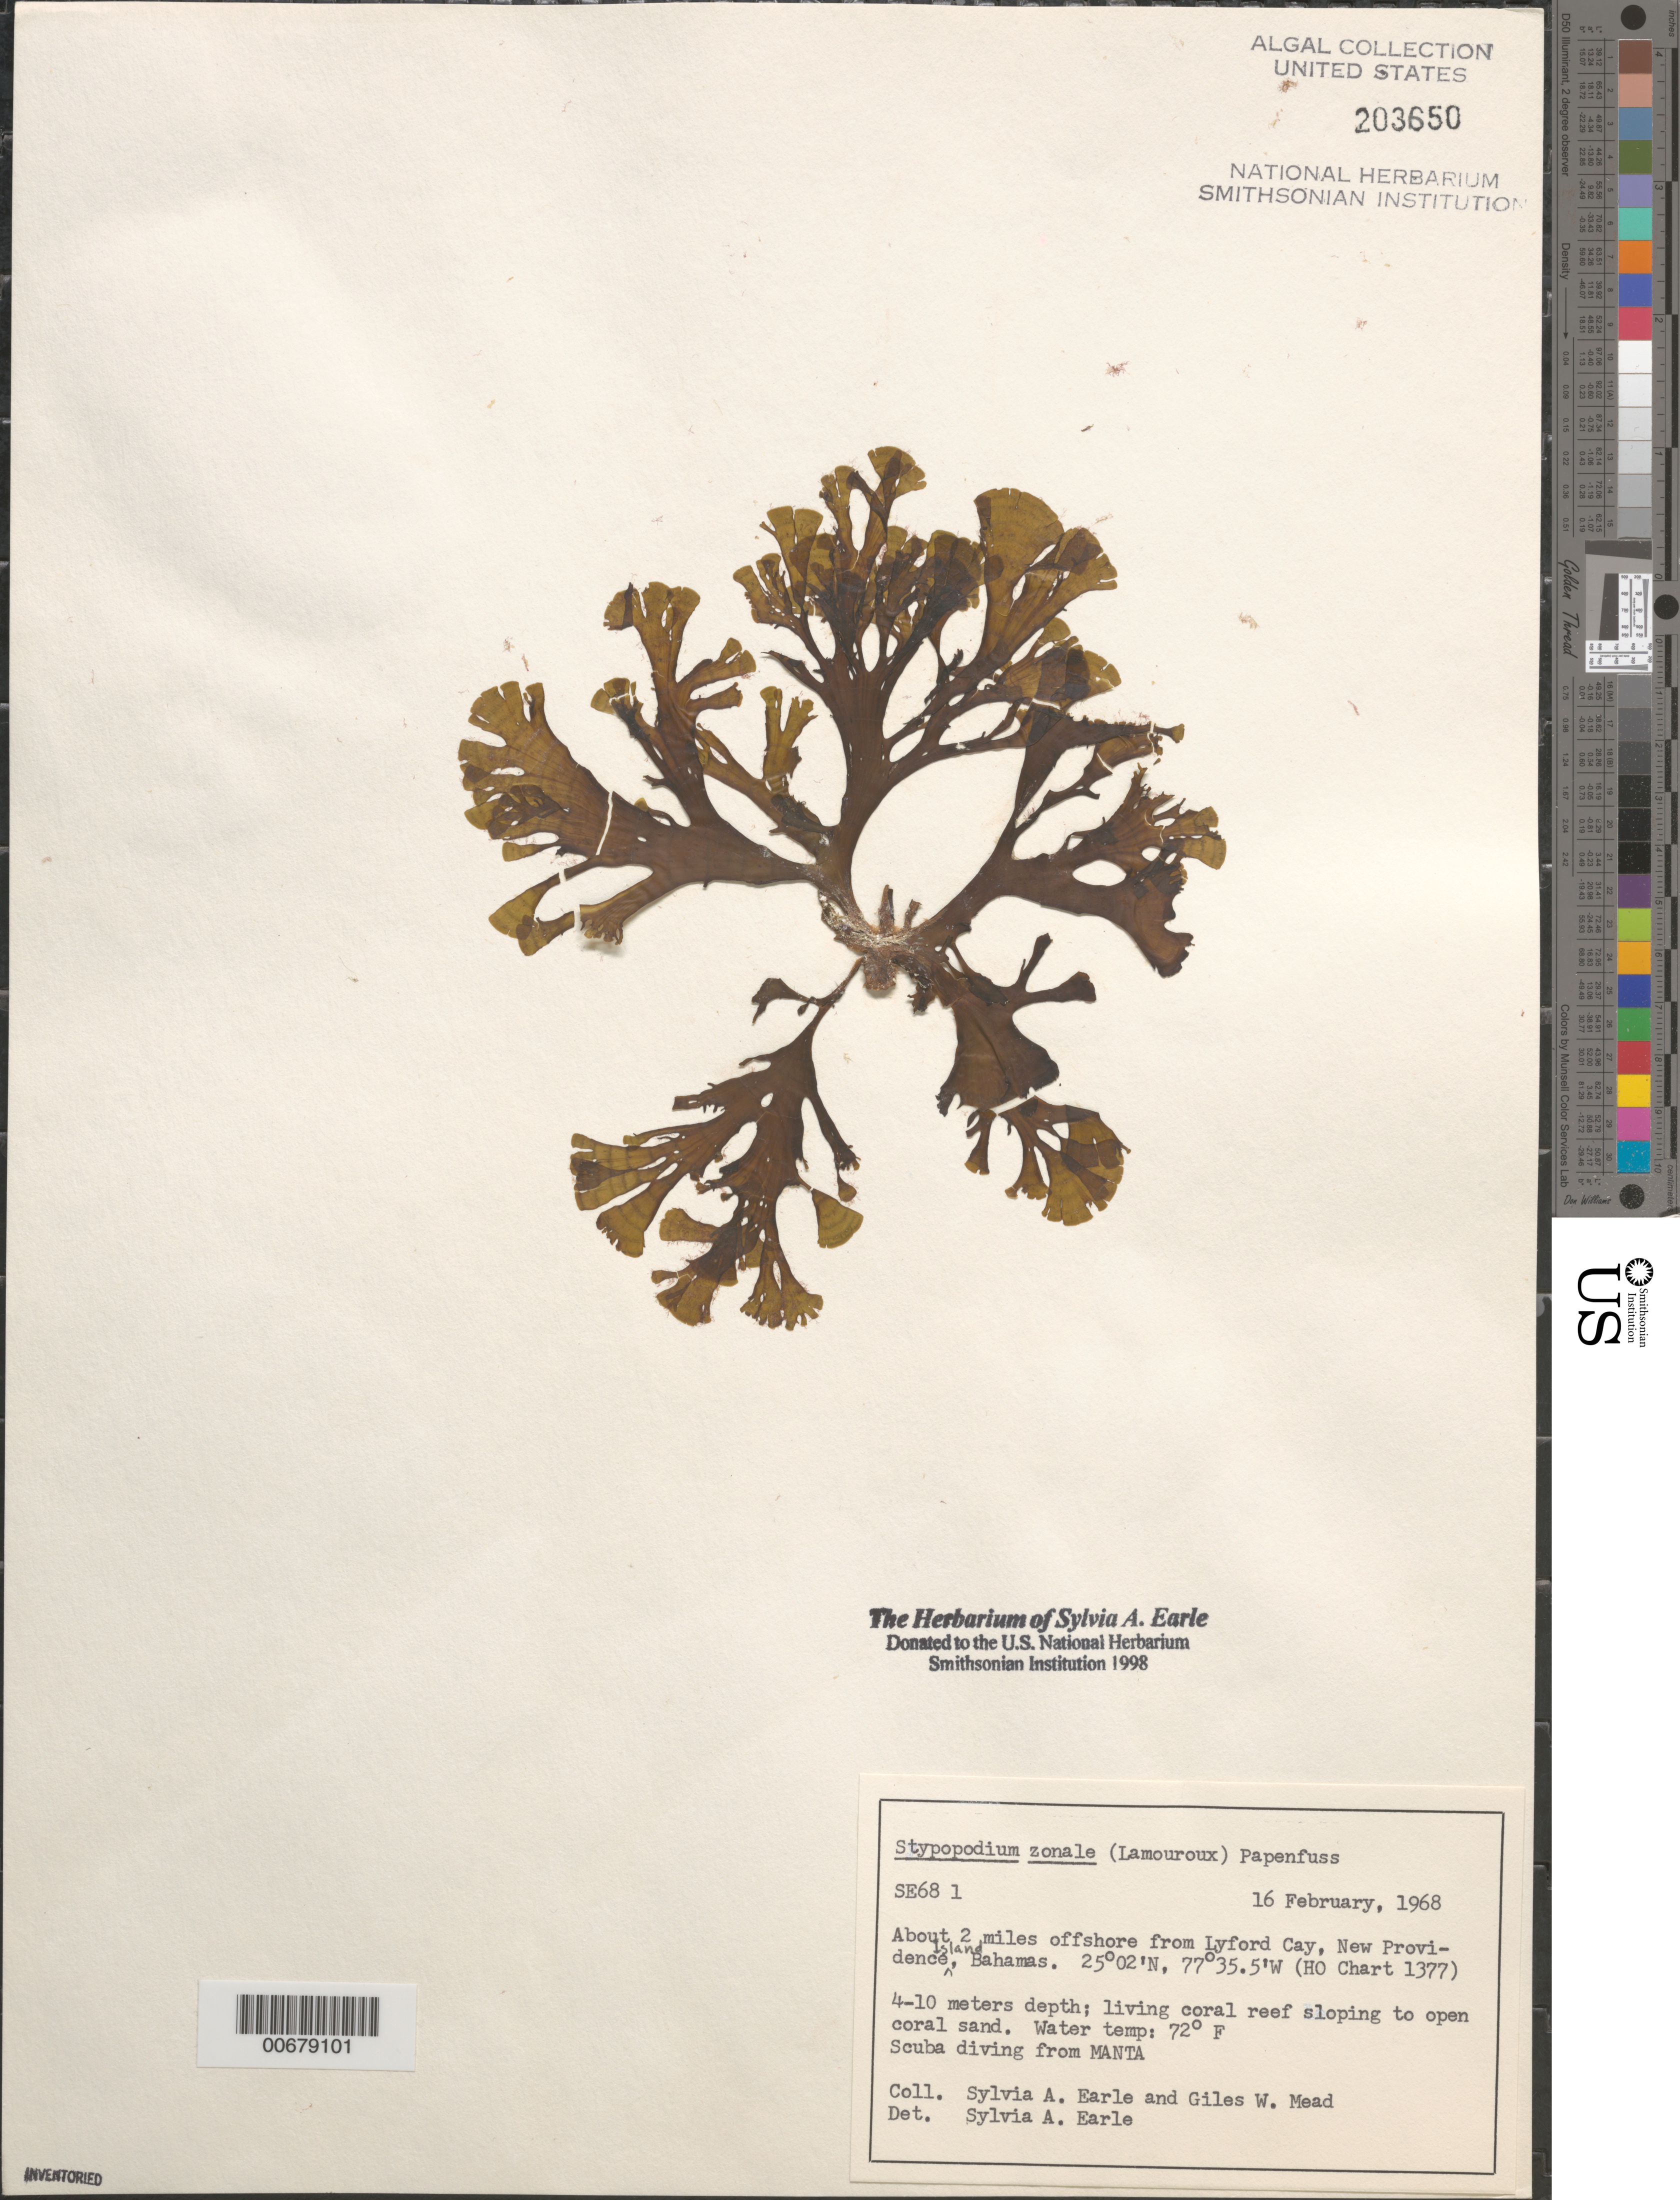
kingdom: Chromista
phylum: Ochrophyta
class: Phaeophyceae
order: Dictyotales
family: Dictyotaceae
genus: Stypopodium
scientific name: Stypopodium zonale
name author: (J.V.Lamouroux) Papenf.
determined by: Earle, S. A.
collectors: S. A. Earle & G. W. Mead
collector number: SE 681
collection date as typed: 16 Feb 1968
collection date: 1968-02-16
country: Bahamas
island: New Providence Island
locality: Ca. 2 miles off Lyford Cay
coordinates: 25 02' N, 77 35.5' W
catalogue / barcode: US 203650